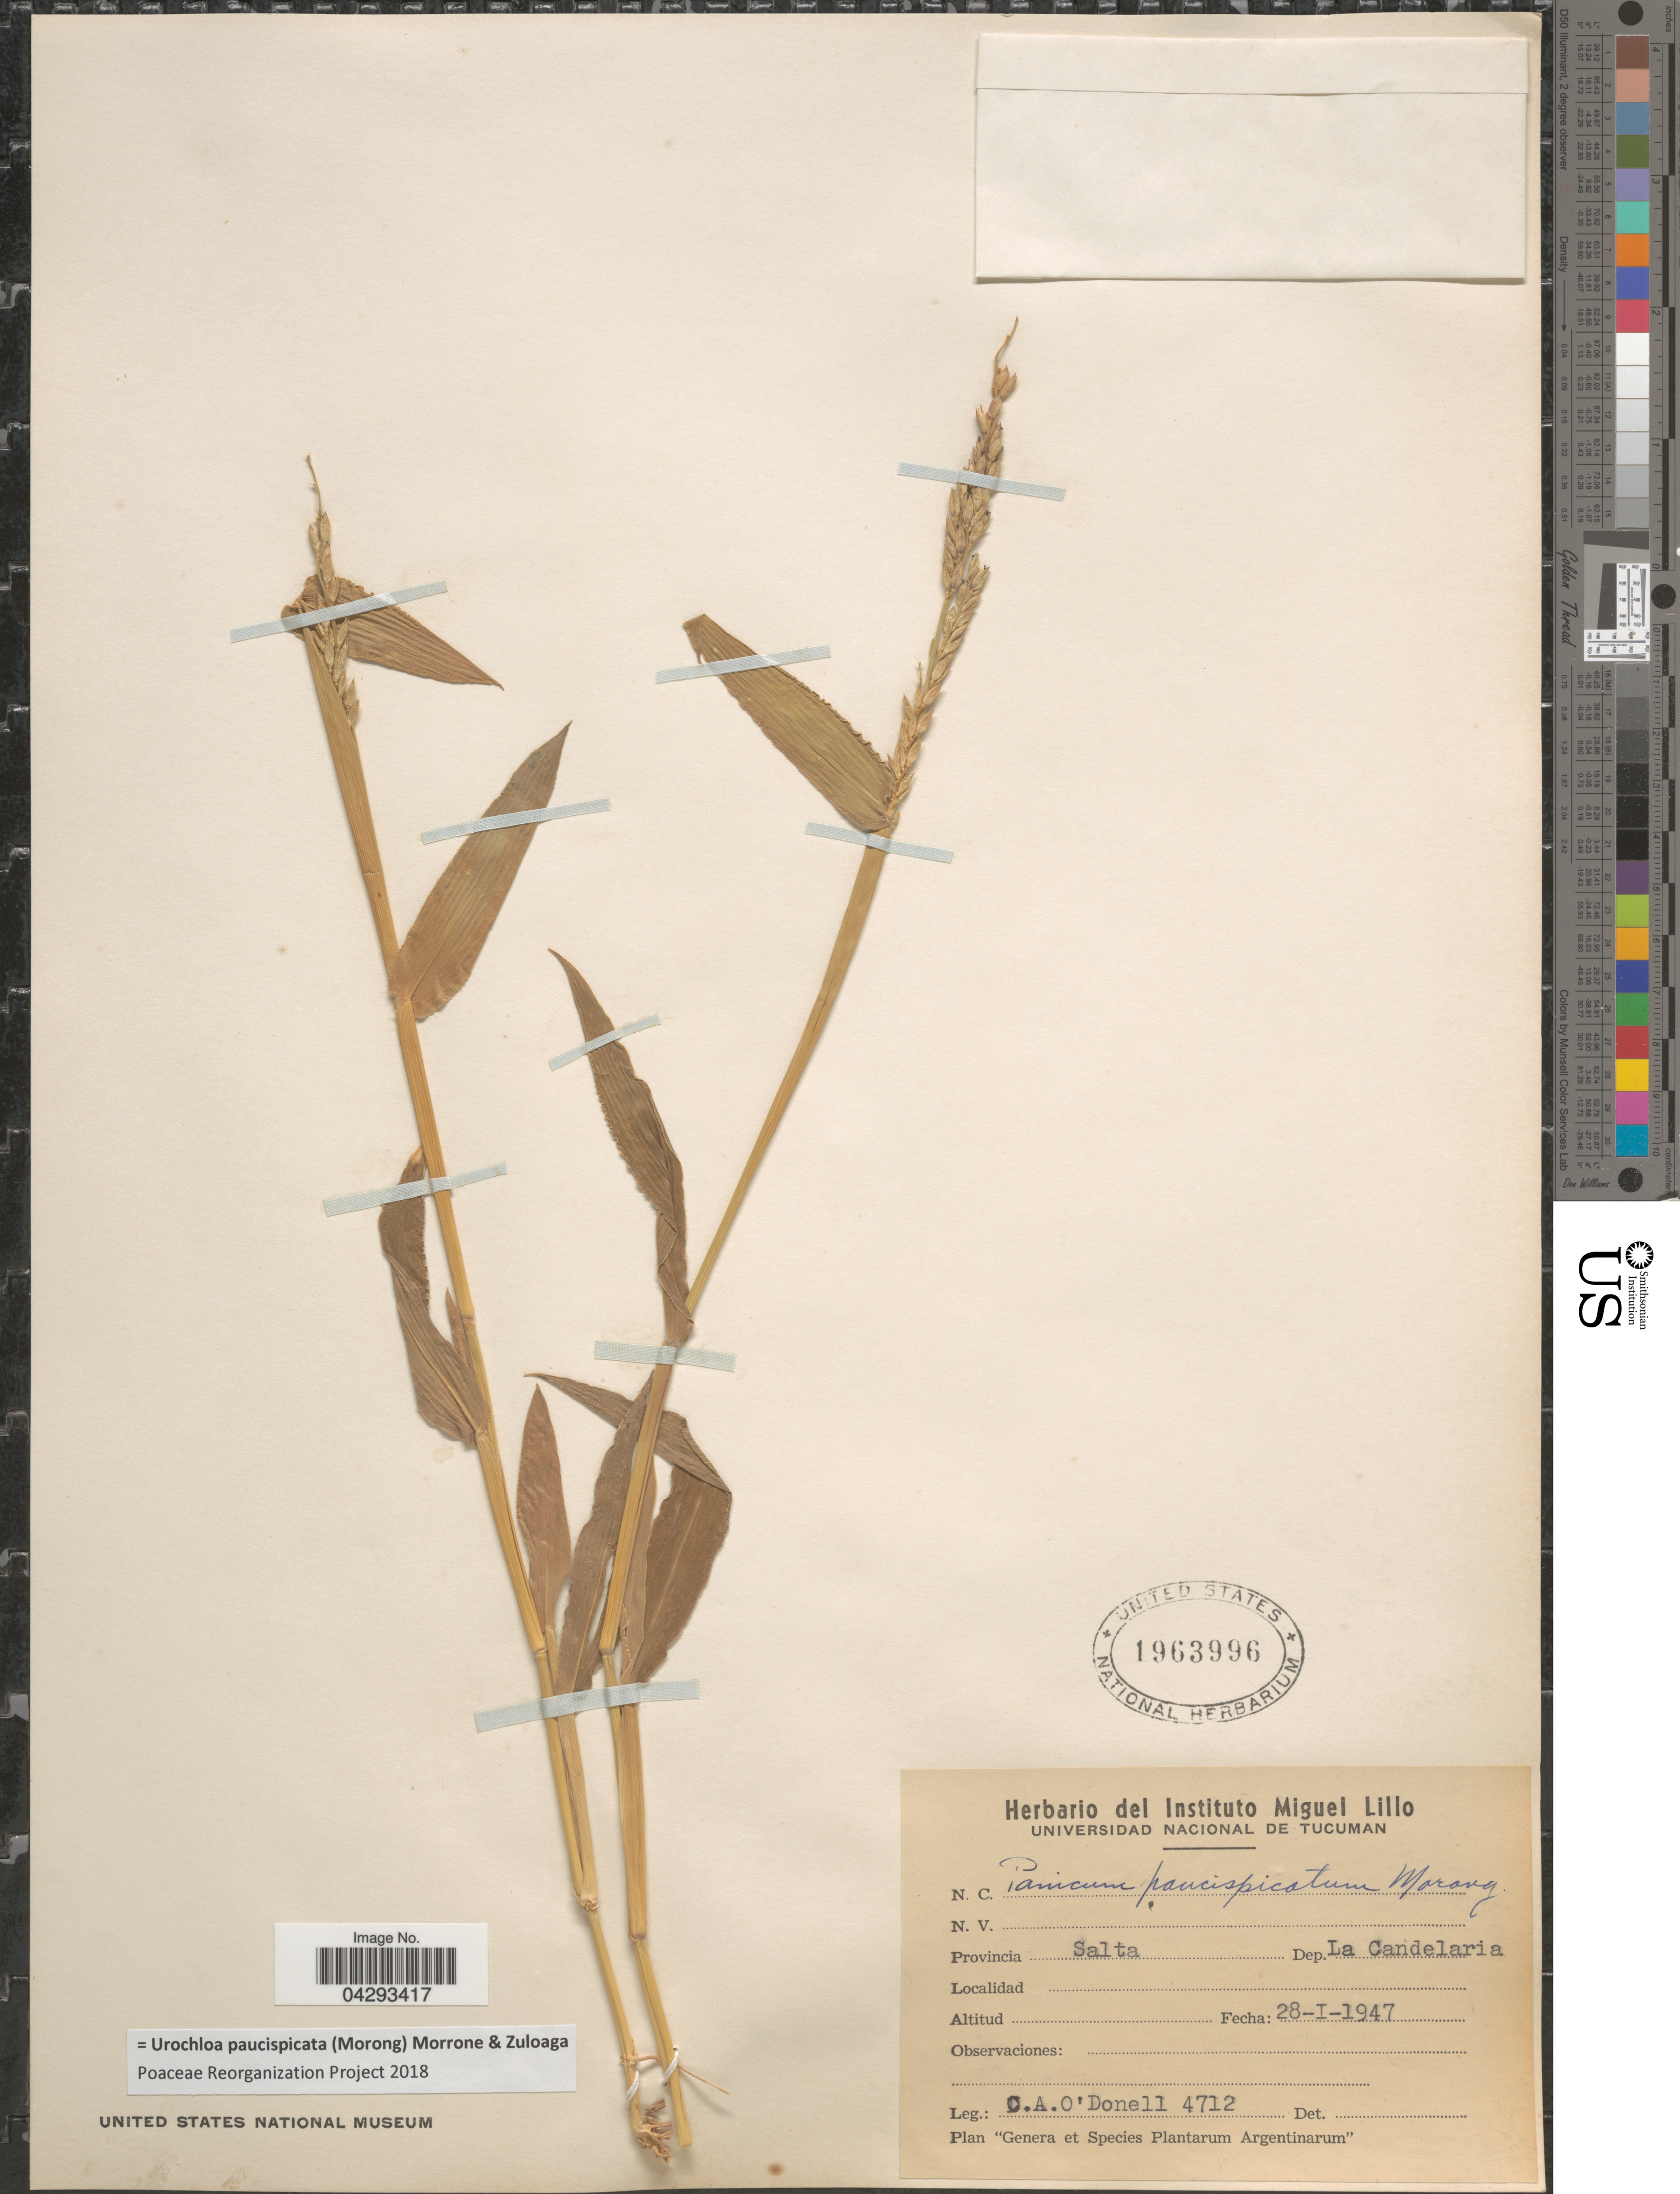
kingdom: Plantae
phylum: Tracheophyta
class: Liliopsida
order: Poales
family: Poaceae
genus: Urochloa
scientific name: Urochloa paucispicata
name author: (Morong) Morrone & Zuloaga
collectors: C. O'Donell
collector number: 4712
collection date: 1947-01-28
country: Argentina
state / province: Salta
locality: Dep. La Candelaria.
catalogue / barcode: US 1963996